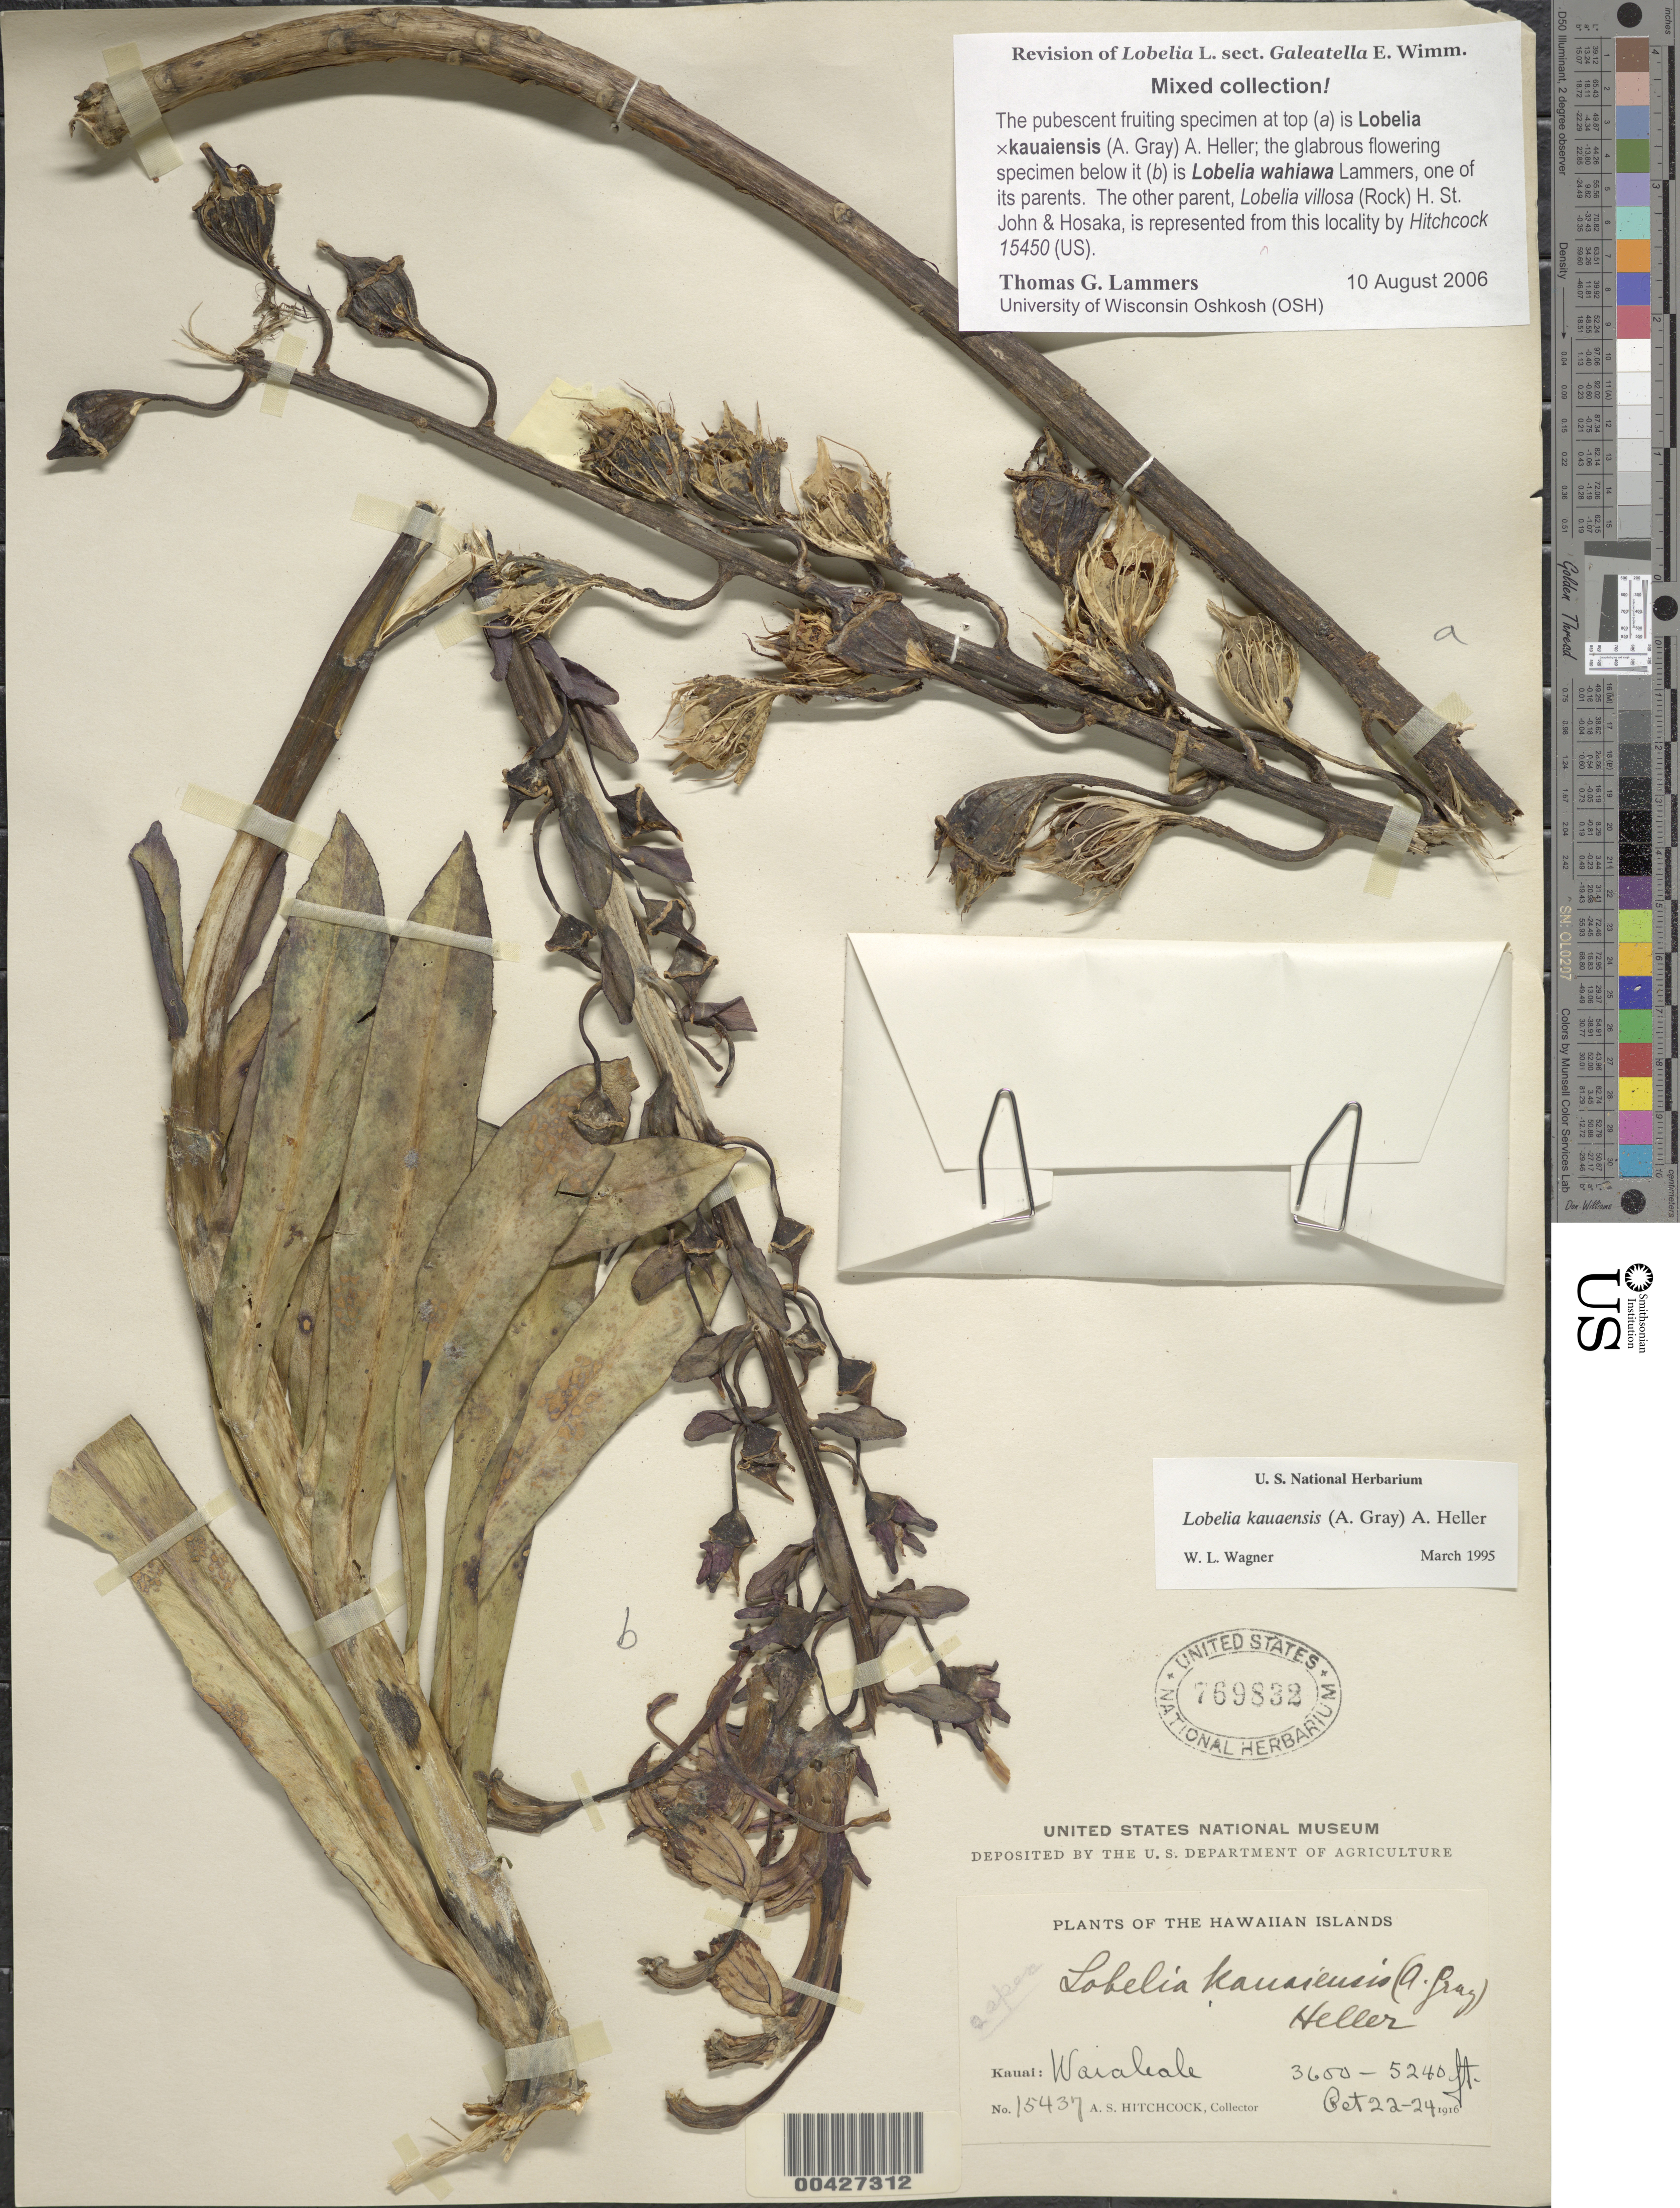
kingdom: Plantae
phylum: Tracheophyta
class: Magnoliopsida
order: Asterales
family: Campanulaceae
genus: Lobelia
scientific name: Lobelia x kauaensis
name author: (A. Gray) A. Heller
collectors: A. S. Hitchcock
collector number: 15437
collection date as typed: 22 Oct 1916 to 24 Oct 1916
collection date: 1916-10-22/1916-10-24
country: United States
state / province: Hawaii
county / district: Kauai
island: Kaua'i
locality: Waialeale.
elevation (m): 1097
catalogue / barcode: US 769832